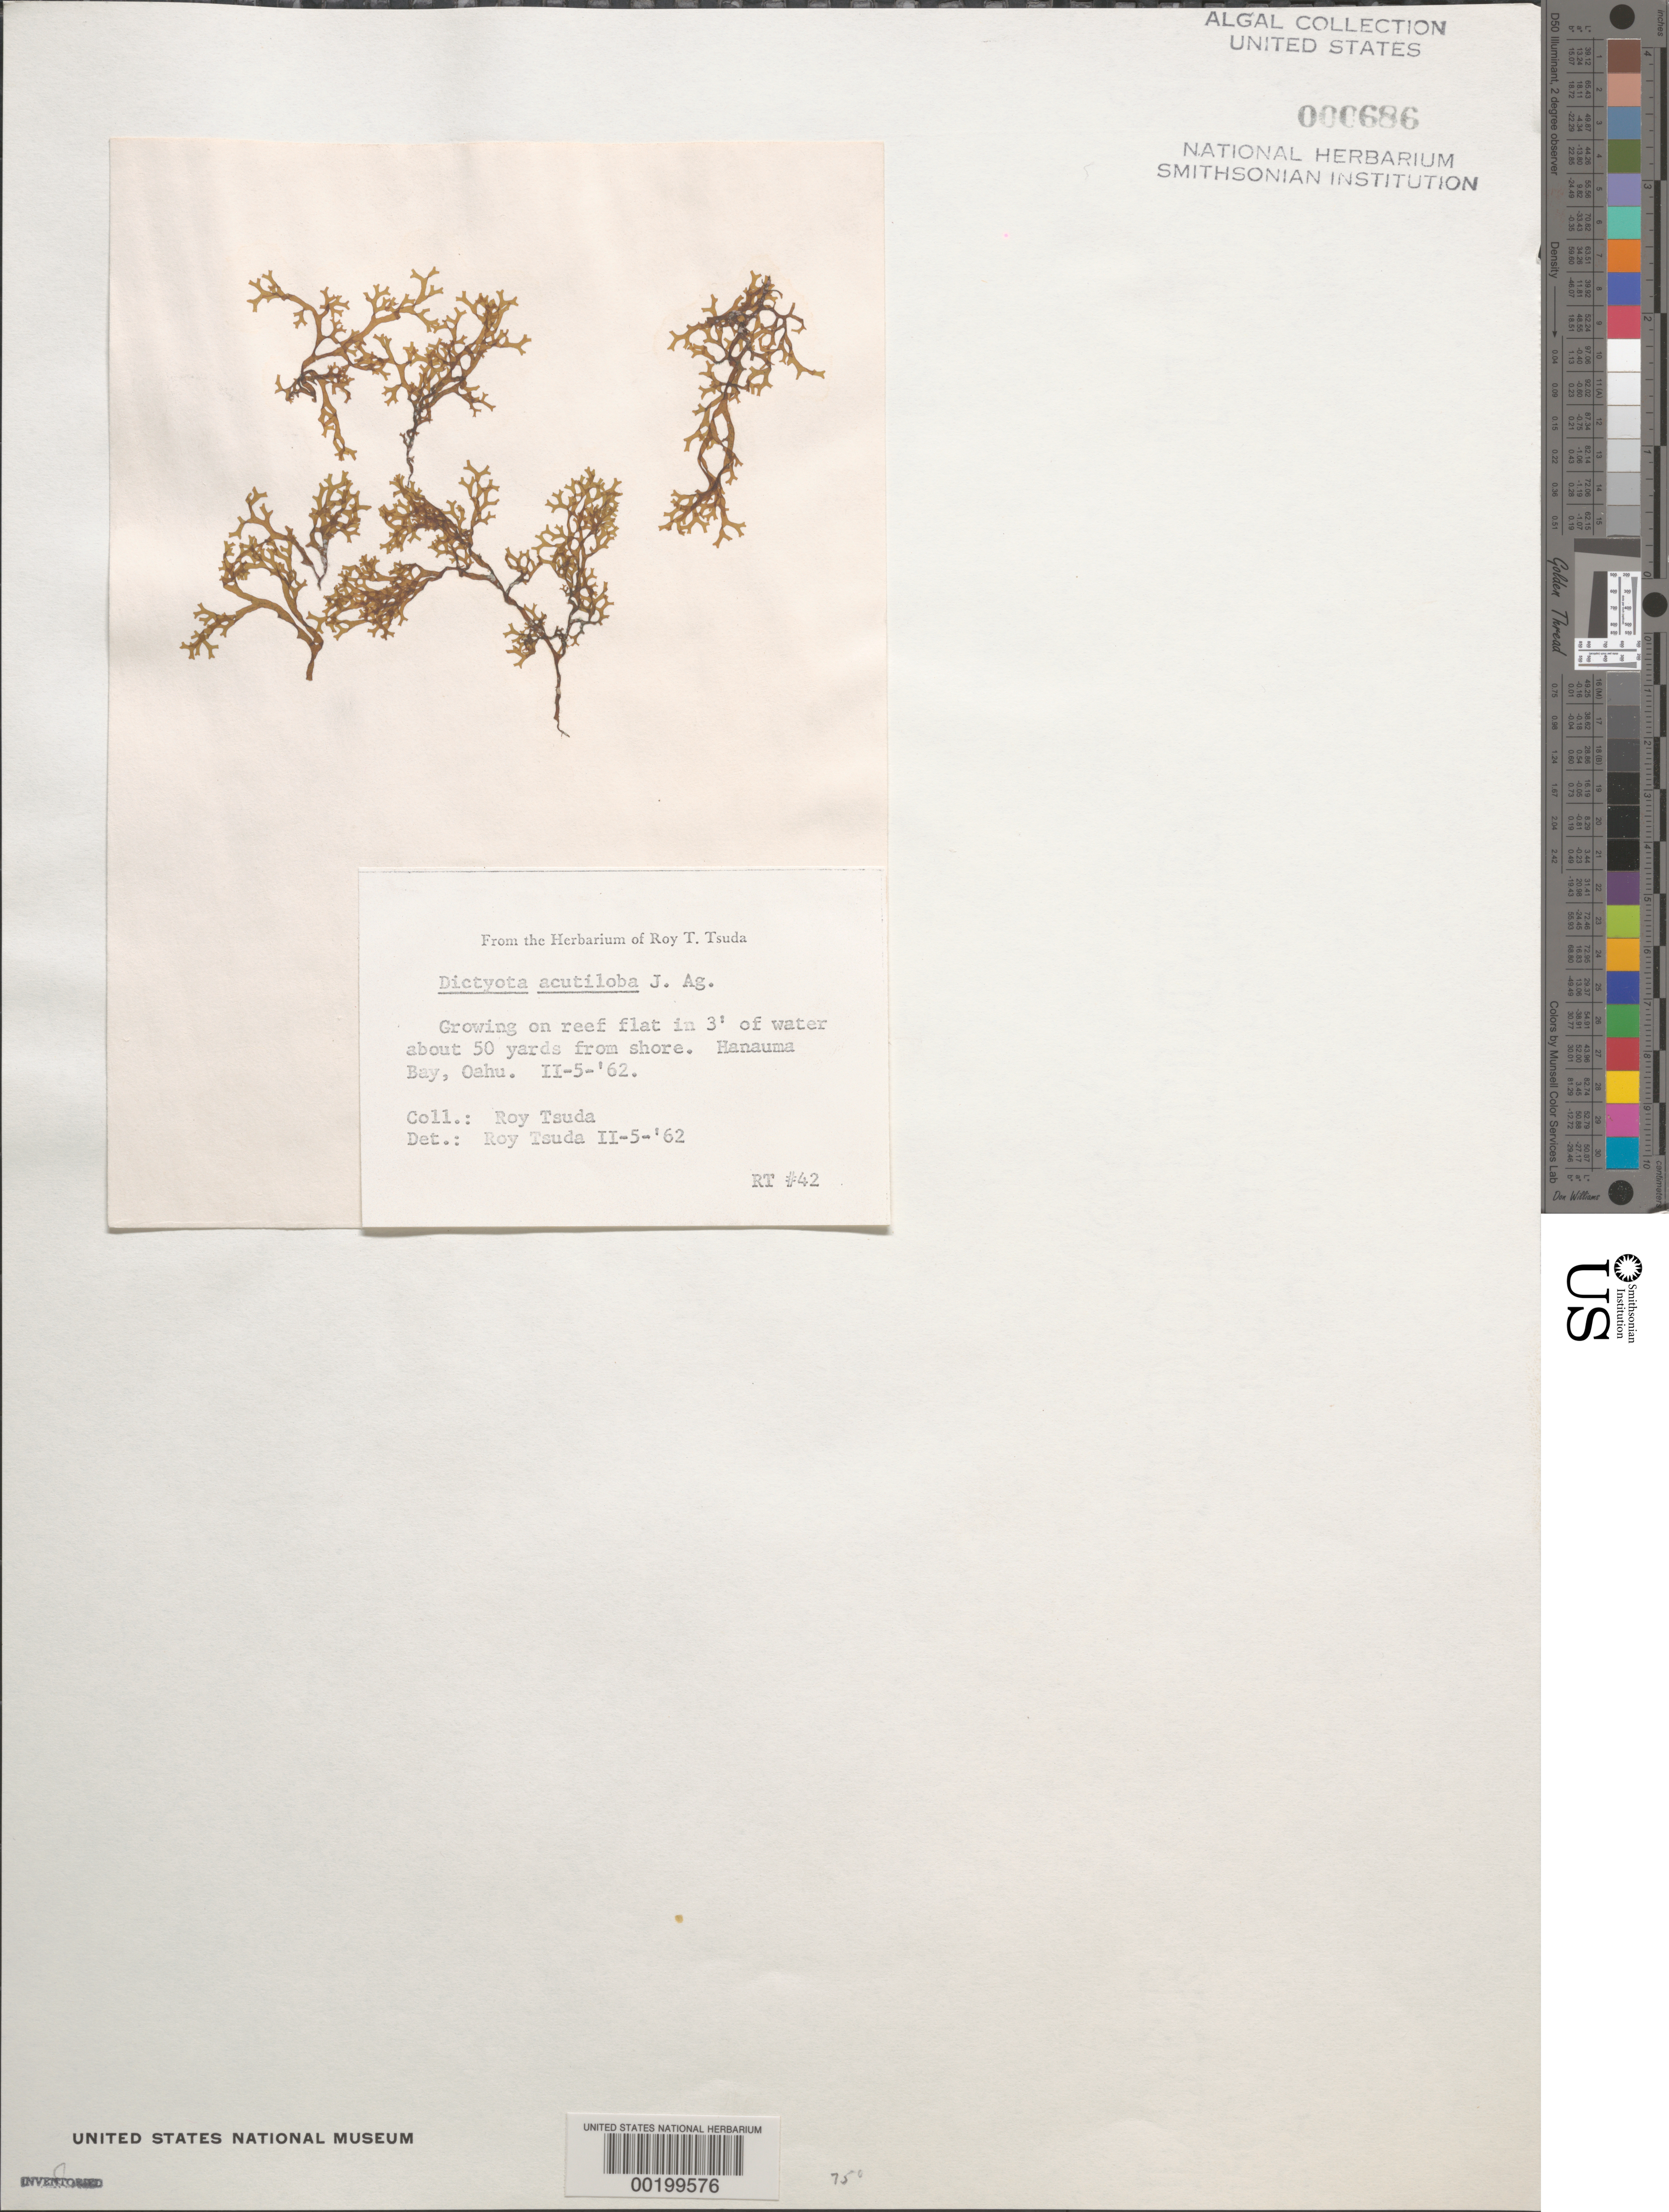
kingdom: Chromista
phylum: Ochrophyta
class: Phaeophyceae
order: Dictyotales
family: Dictyotaceae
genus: Dictyota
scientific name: Dictyota acutiloba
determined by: Tsuda, R. T.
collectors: R. Tsuda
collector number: Rt 42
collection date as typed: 05 Feb 1962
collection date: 1962-02-05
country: United States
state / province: Hawaii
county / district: Honolulu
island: Oahu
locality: Hanauma Bay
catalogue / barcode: US 686